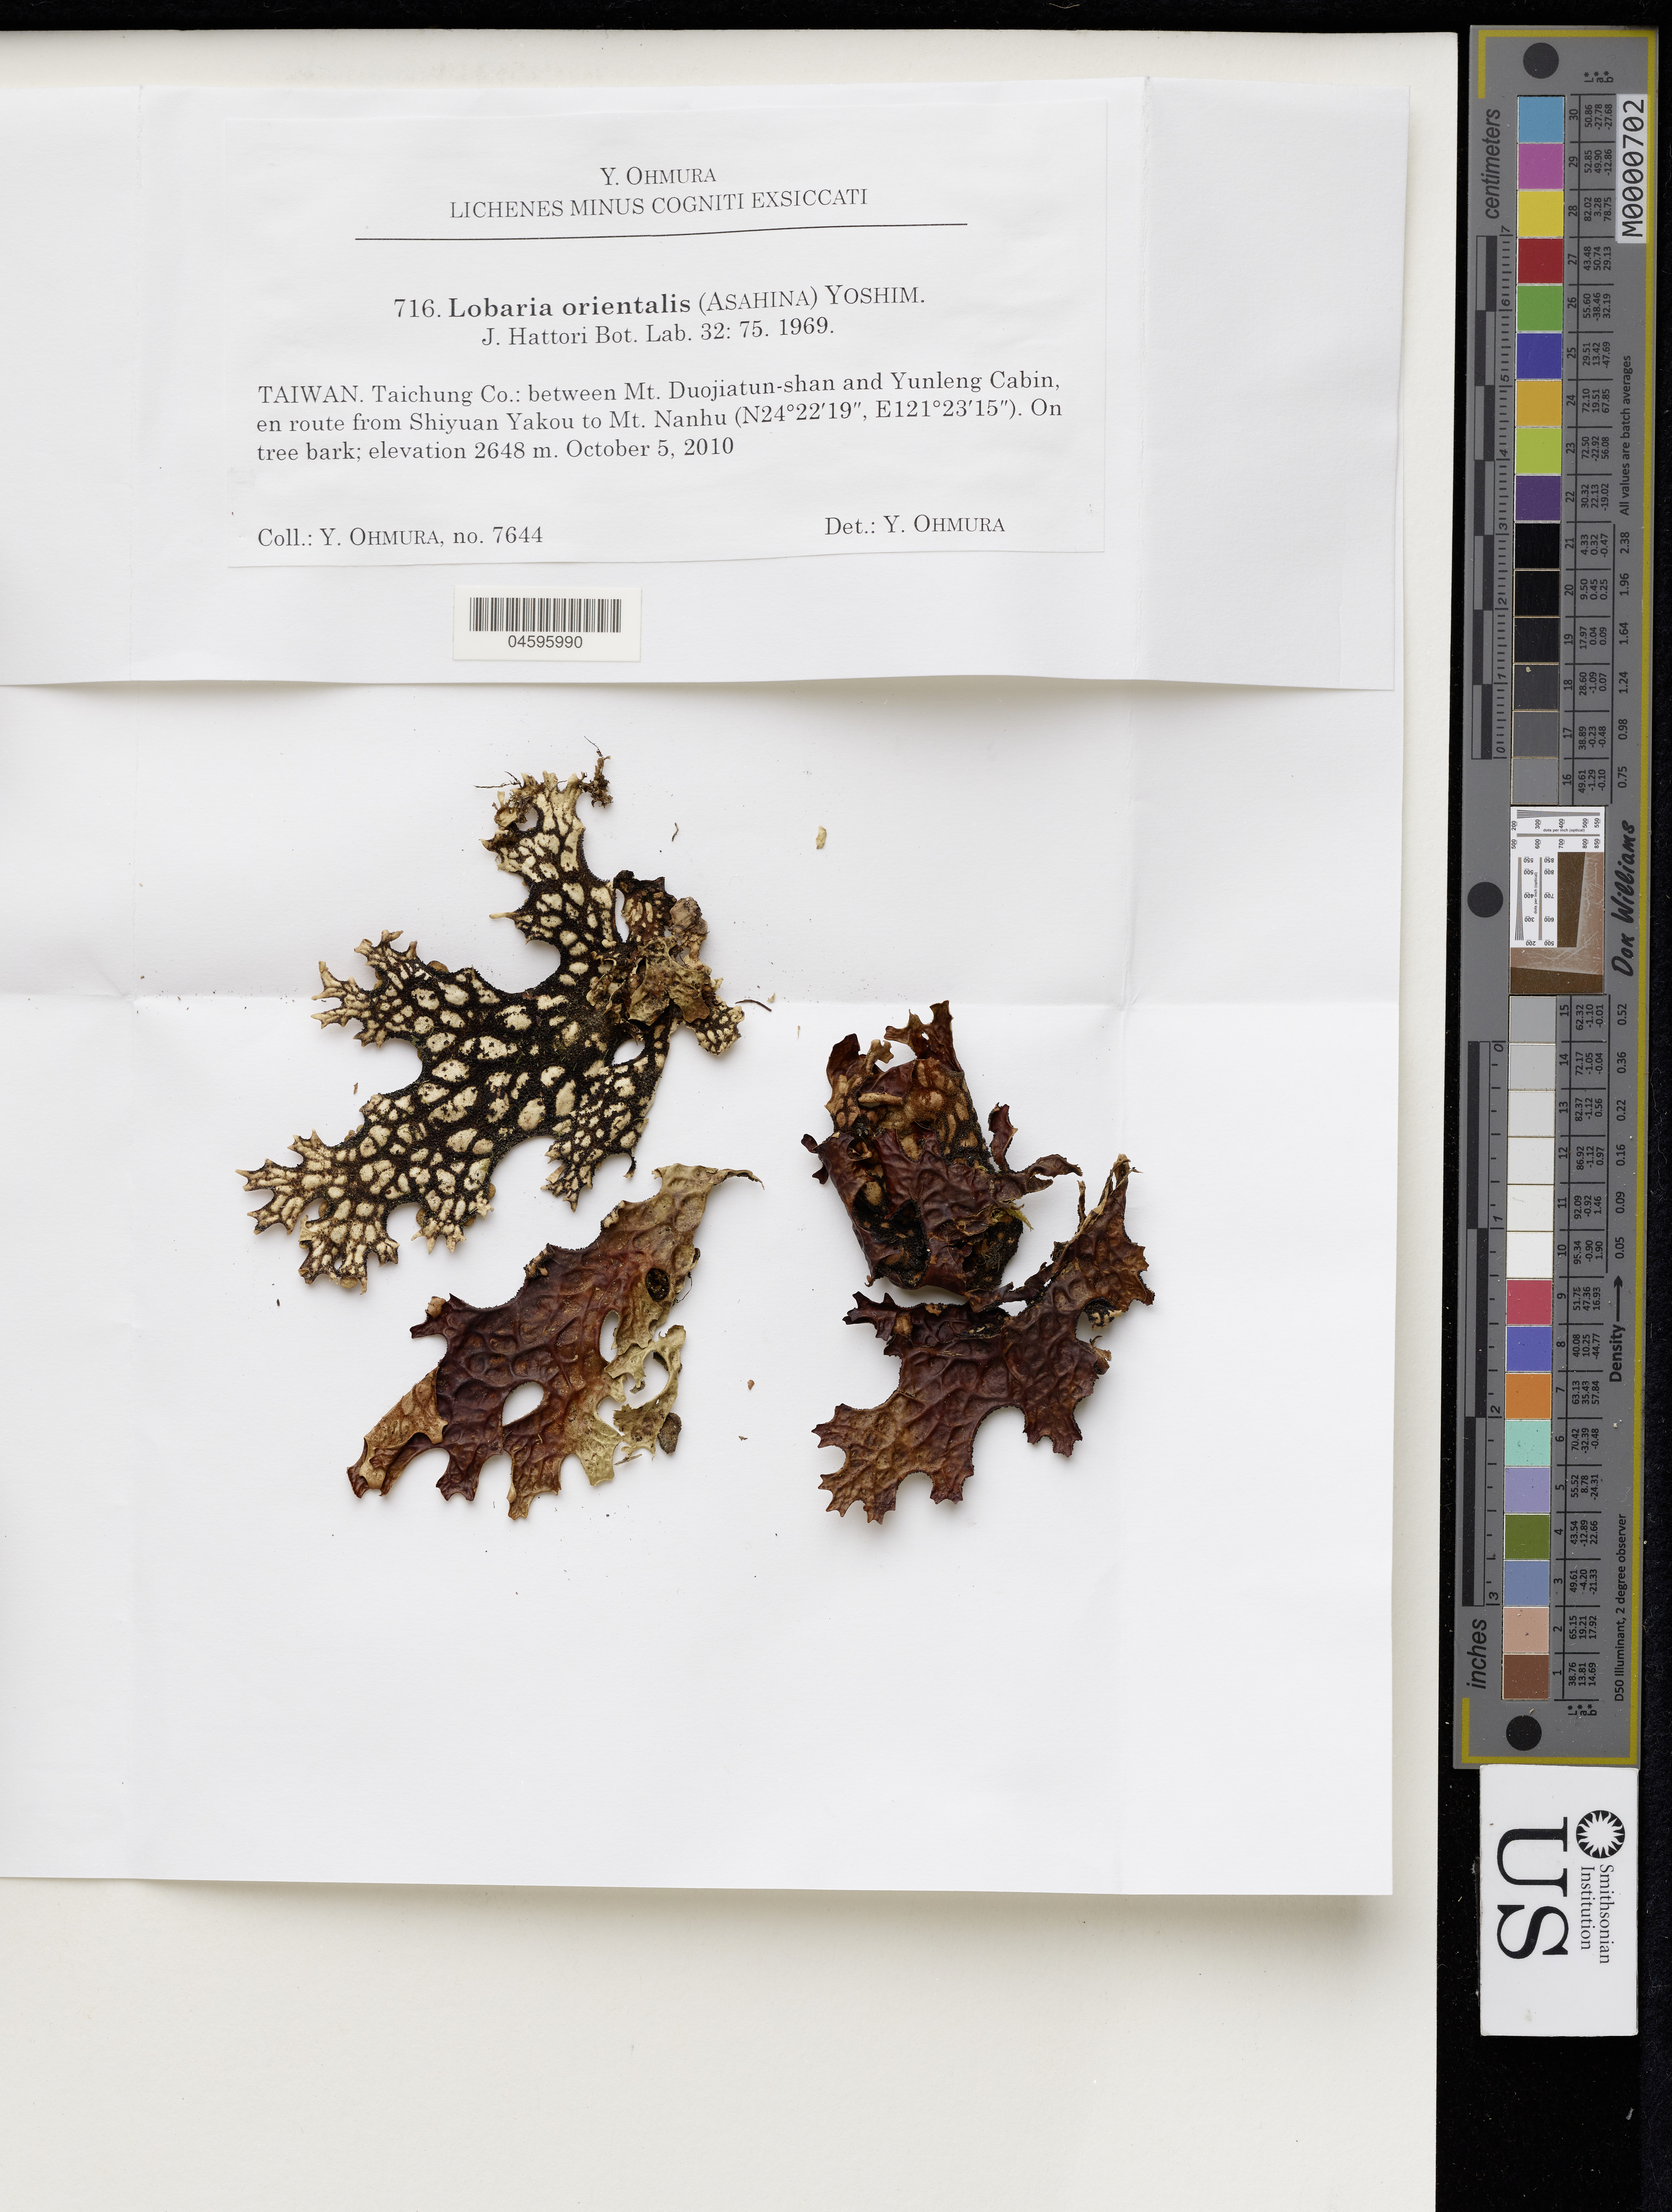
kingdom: Fungi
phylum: Ascomycota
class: Lecanoromycetes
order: Peltigerales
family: Lobariaceae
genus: Lobaria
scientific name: Lobaria orientalis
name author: (Asahina) Yoshim.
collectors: Y. Ohmura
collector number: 7644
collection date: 2010-10-05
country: Taiwan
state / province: Taichung City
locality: Between Mt. Duojiatun-shan and Yunleng Cabin, en route from Shiyuan Yakou to Mt. Nanhu.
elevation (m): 2648